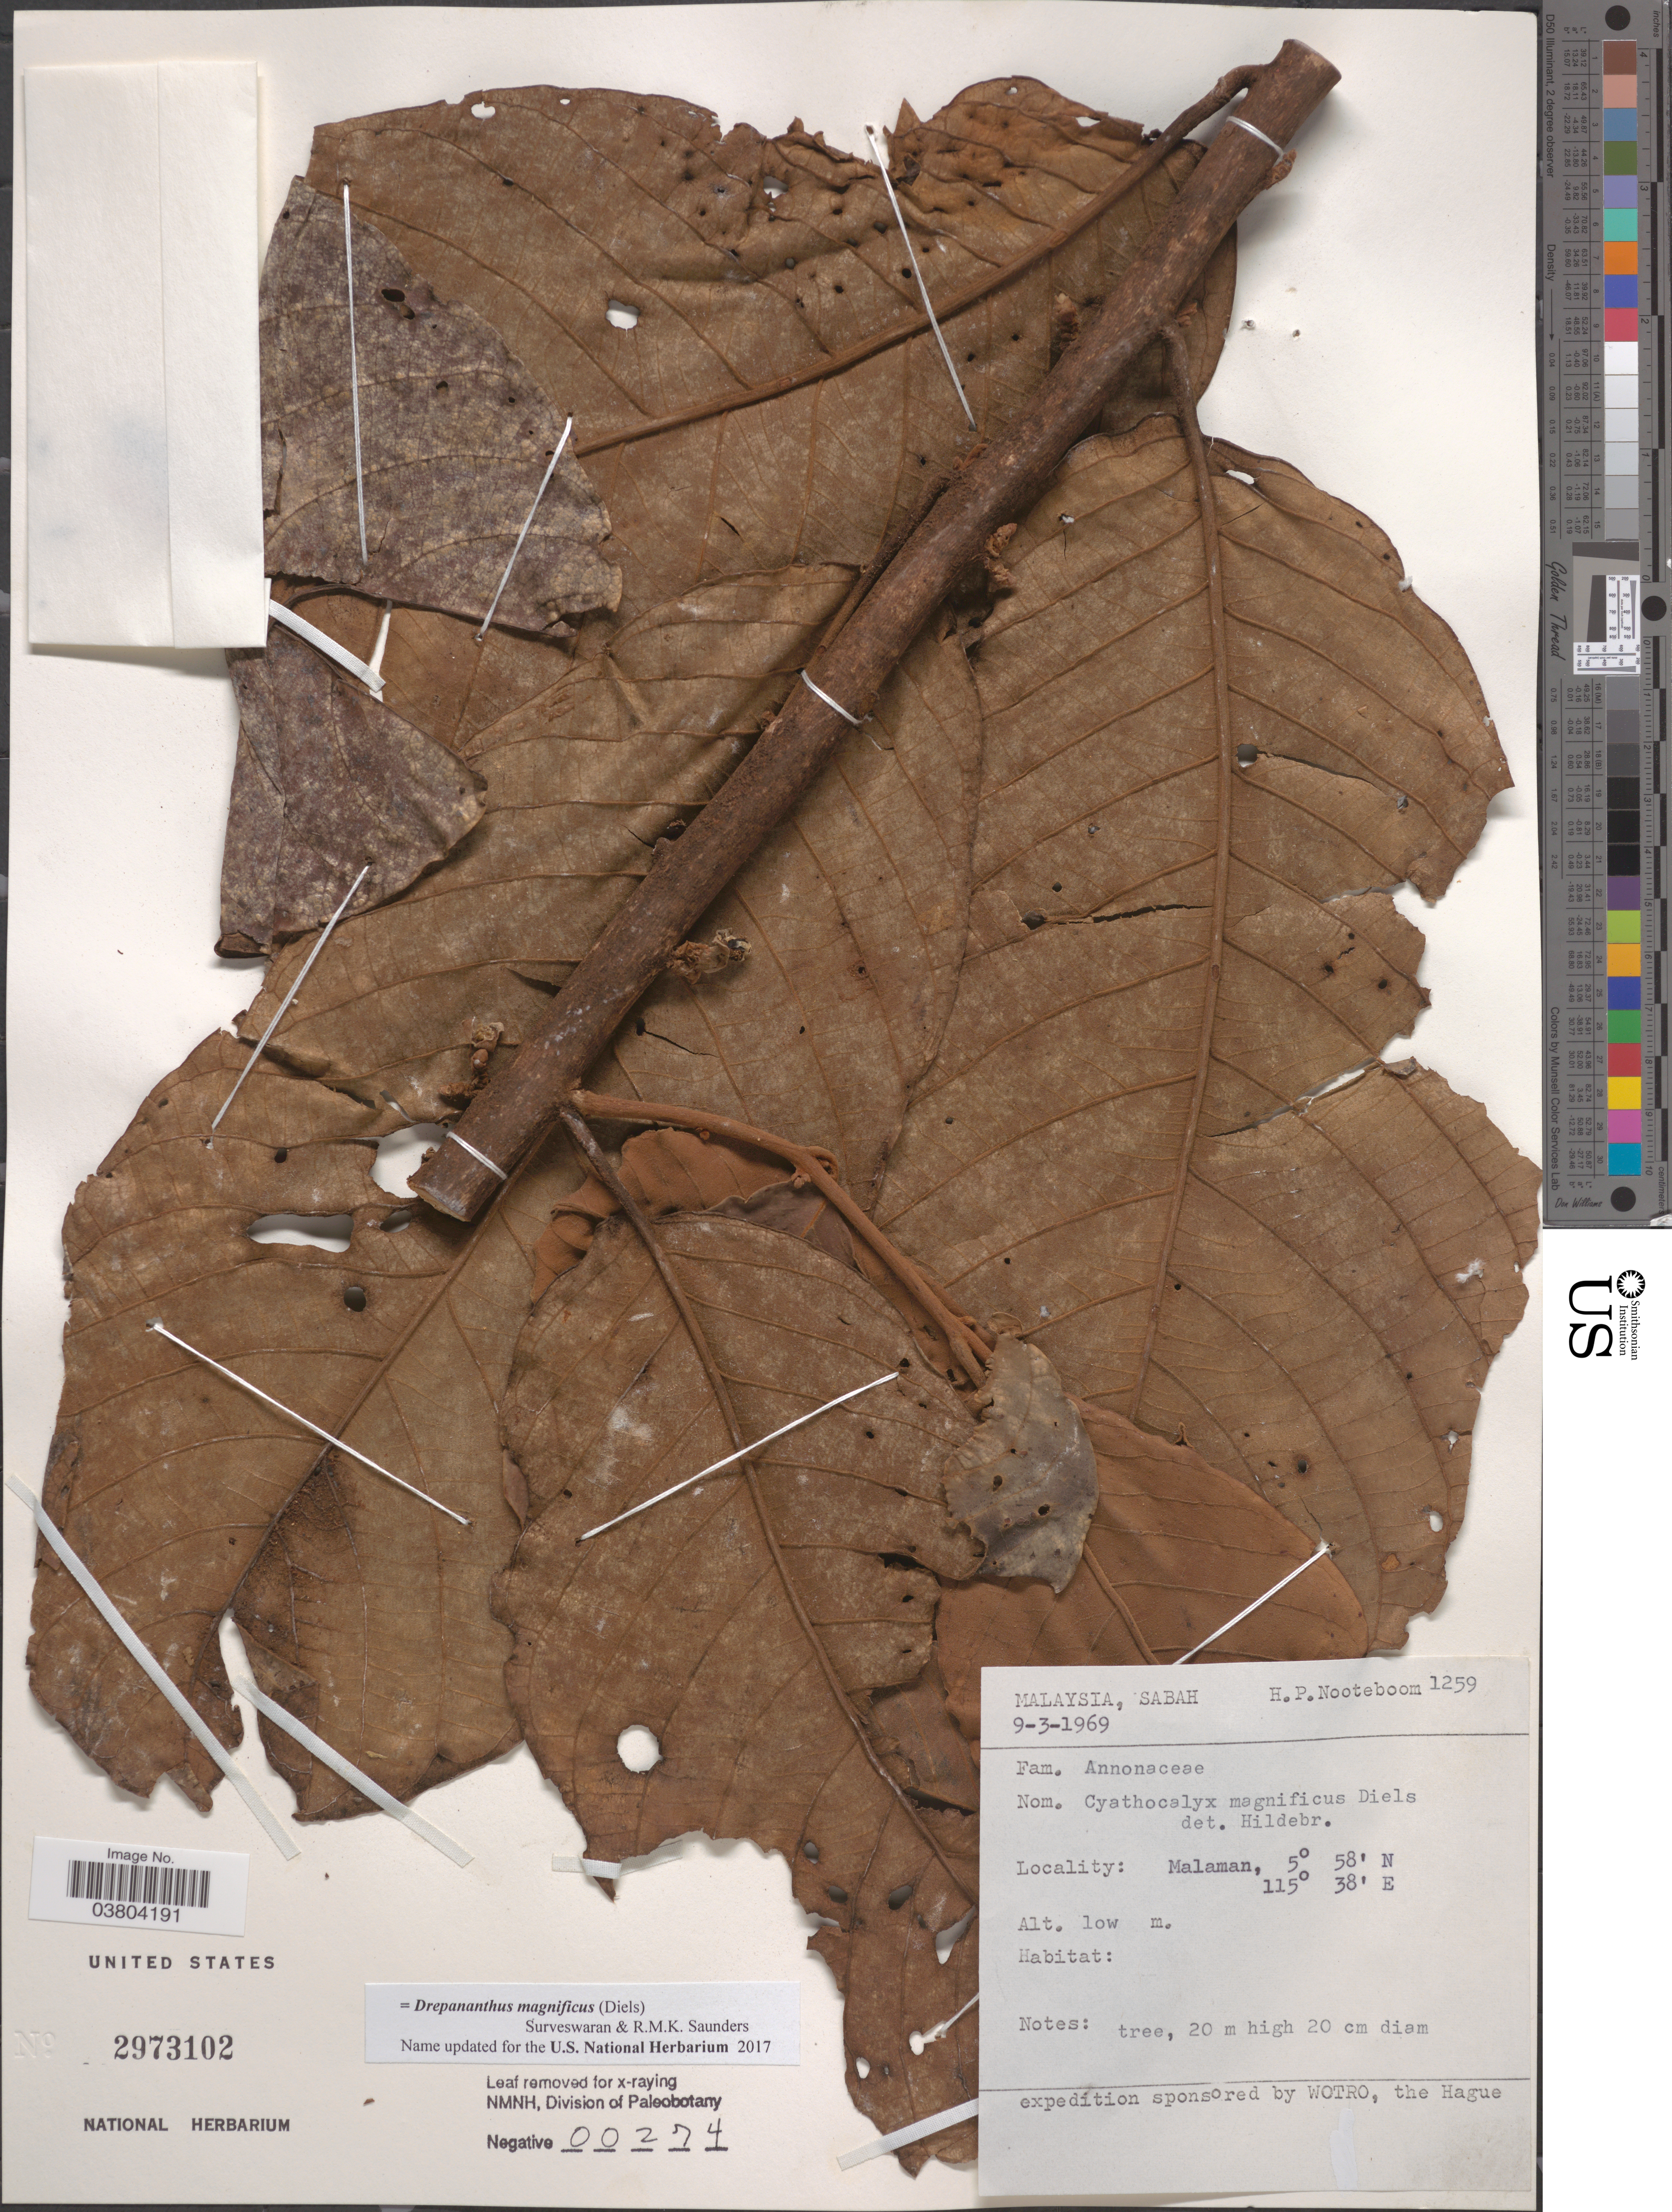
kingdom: Plantae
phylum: Tracheophyta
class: Magnoliopsida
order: Magnoliales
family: Annonaceae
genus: Drepananthus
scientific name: Drepananthus magnificus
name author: (Diels) Surveswaran & R.M.K. Saunders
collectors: H. P. Nooteboom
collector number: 1259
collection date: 1969-03-09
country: Malaysia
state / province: Sabah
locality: Malaman.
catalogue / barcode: US 2973102